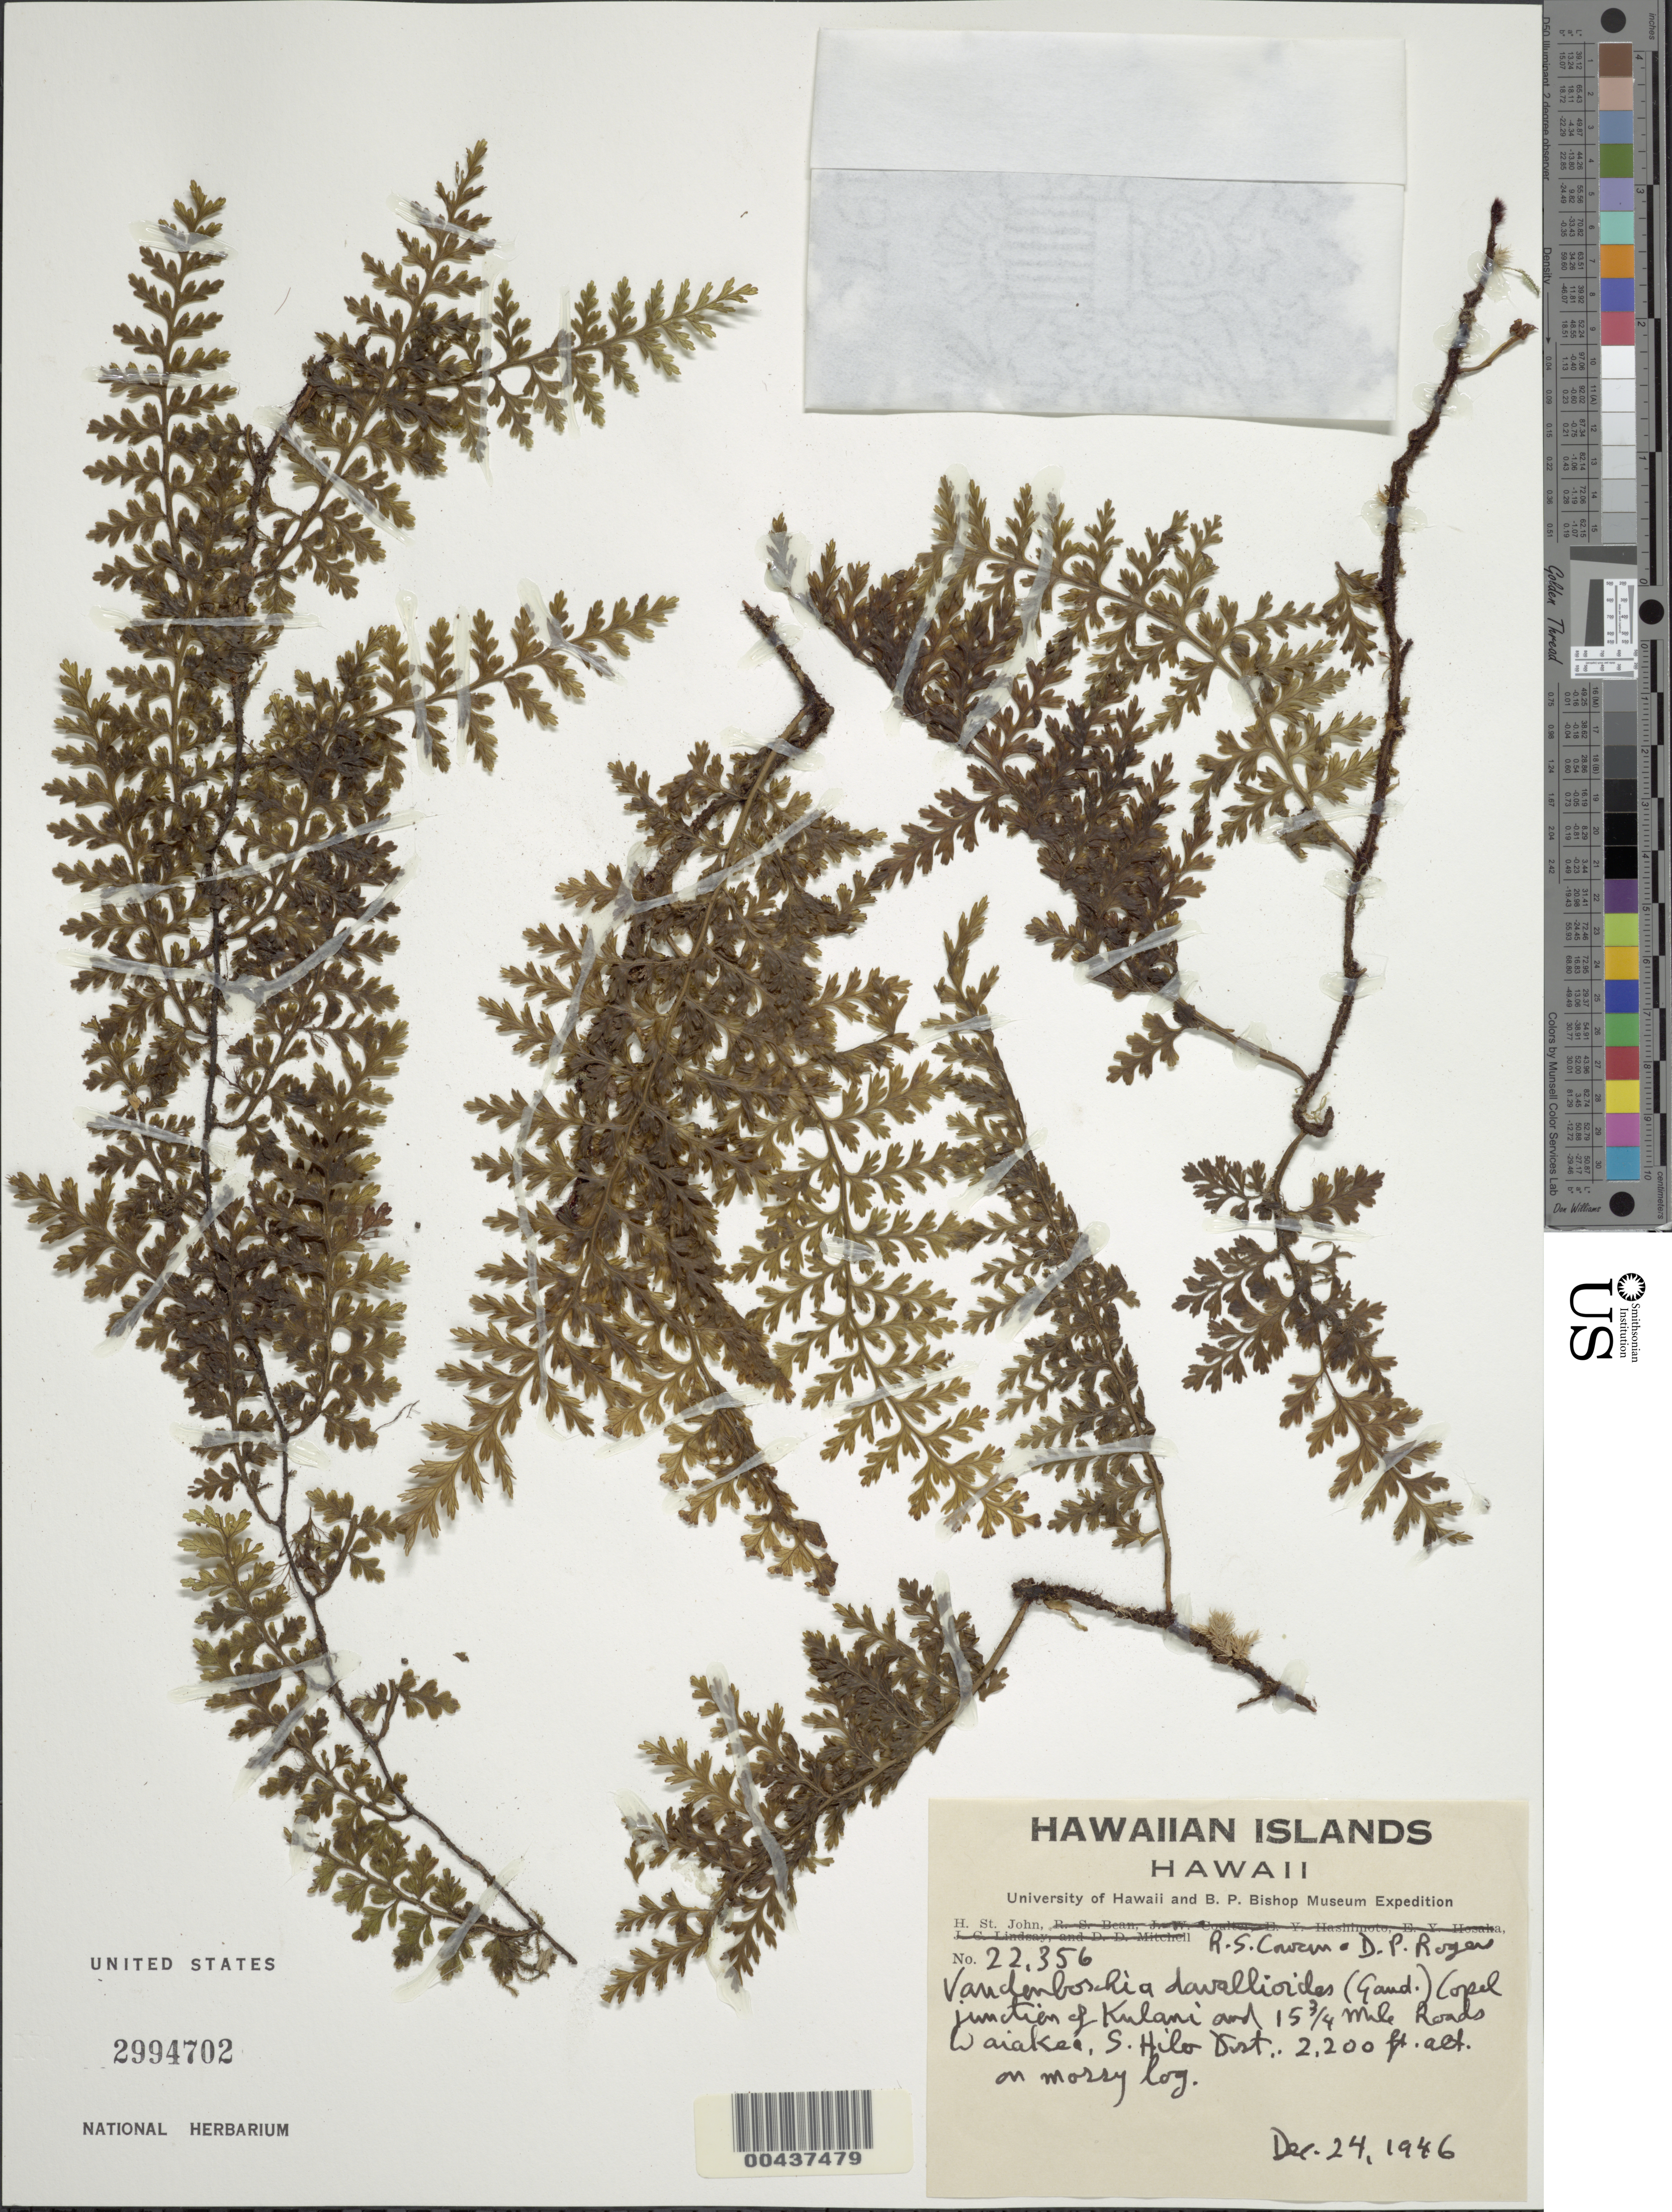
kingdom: Plantae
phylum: Tracheophyta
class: Polypodiopsida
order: Hymenophyllales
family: Hymenophyllaceae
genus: Vandenboschia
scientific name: Vandenboschia davallioides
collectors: H. St. John, R. S. Cowan & D. Rogers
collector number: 22356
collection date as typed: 24 Dec 1946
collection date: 1946-12-24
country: United States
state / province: Hawaii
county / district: Hawaii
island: Hawaii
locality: junction of Kulani and 15.75 Mile Roads Waiakea, S Hilo Dist.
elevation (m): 671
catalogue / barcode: US 2994702